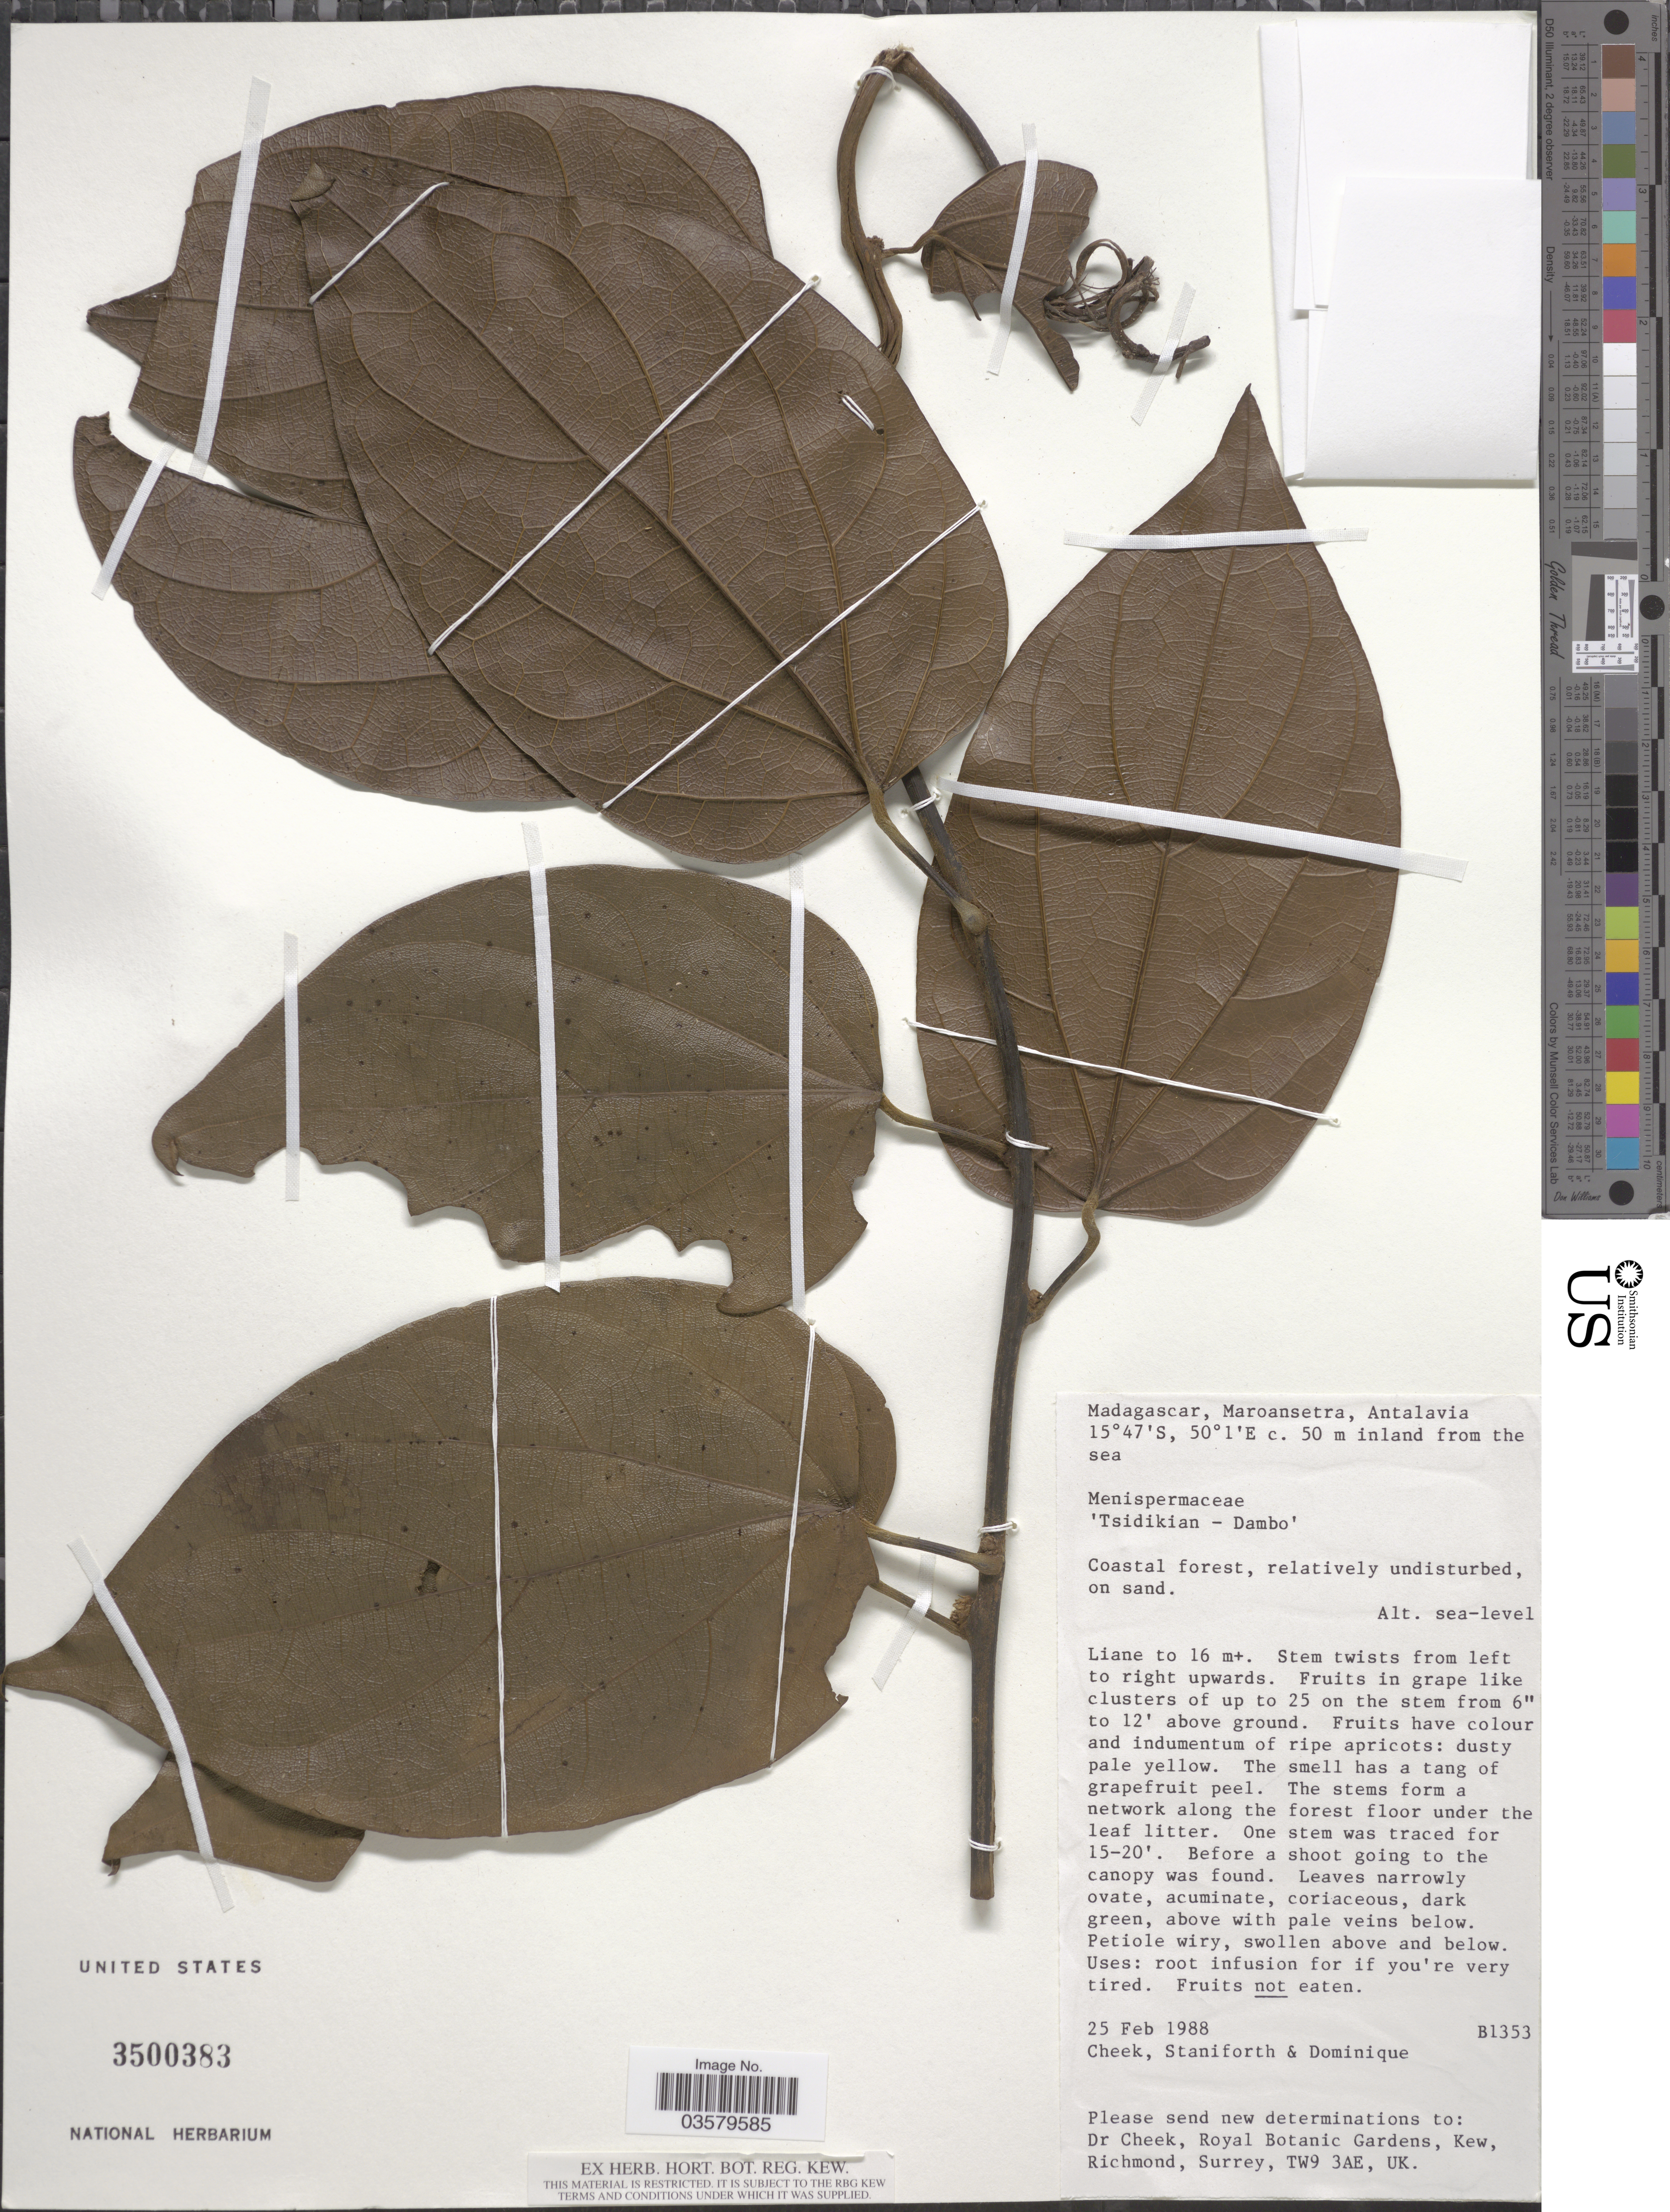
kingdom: Plantae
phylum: Tracheophyta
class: Magnoliopsida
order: Ranunculales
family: Menispermaceae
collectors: -. Cheek, -. Staniforth & Dominique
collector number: B1353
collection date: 1988-02-25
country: Madagascar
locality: Maroansetra, Antalavia.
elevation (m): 0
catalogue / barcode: US 3500383